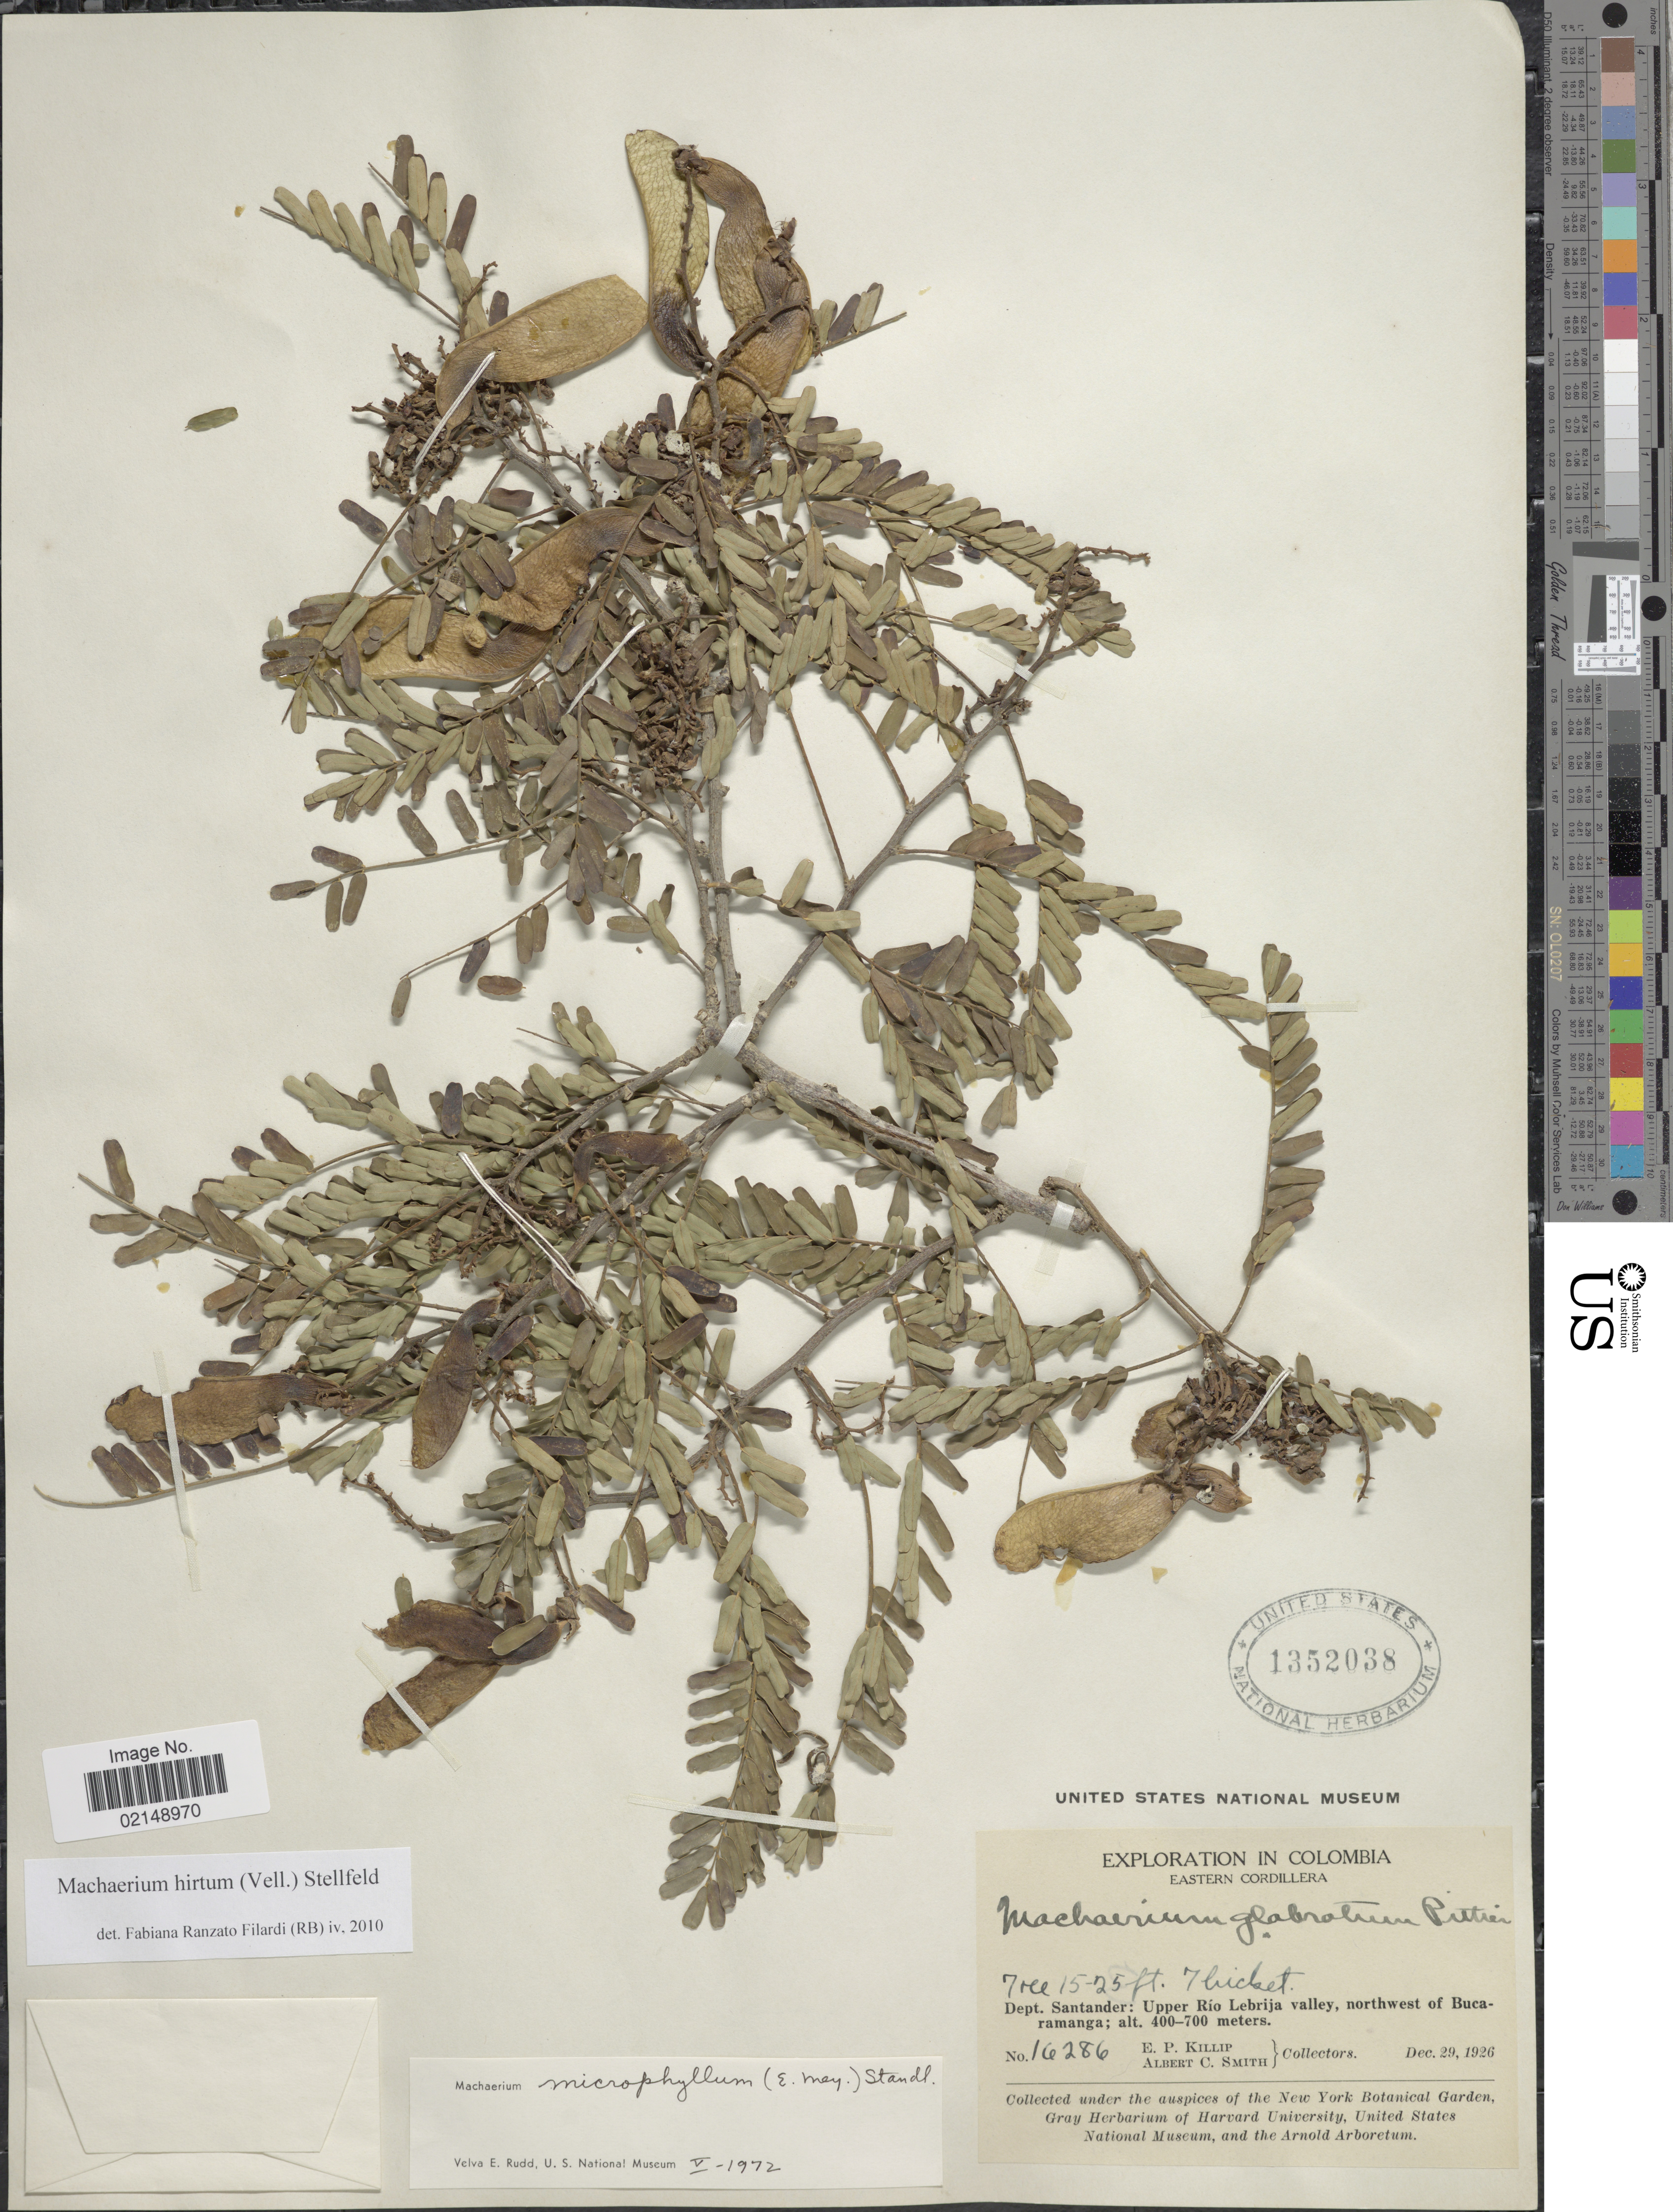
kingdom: Plantae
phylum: Tracheophyta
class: Magnoliopsida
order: Fabales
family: Fabaceae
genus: Machaerium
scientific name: Machaerium hirtum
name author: (Vell.) Stellfeld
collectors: E. P. Killip & A. C. Smith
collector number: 16286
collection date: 1926-12-29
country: Colombia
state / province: Santander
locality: Eastern Cordillera. Upper Rio Lebrija valley, northwest of Bucaramanga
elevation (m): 400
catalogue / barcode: US 1352038